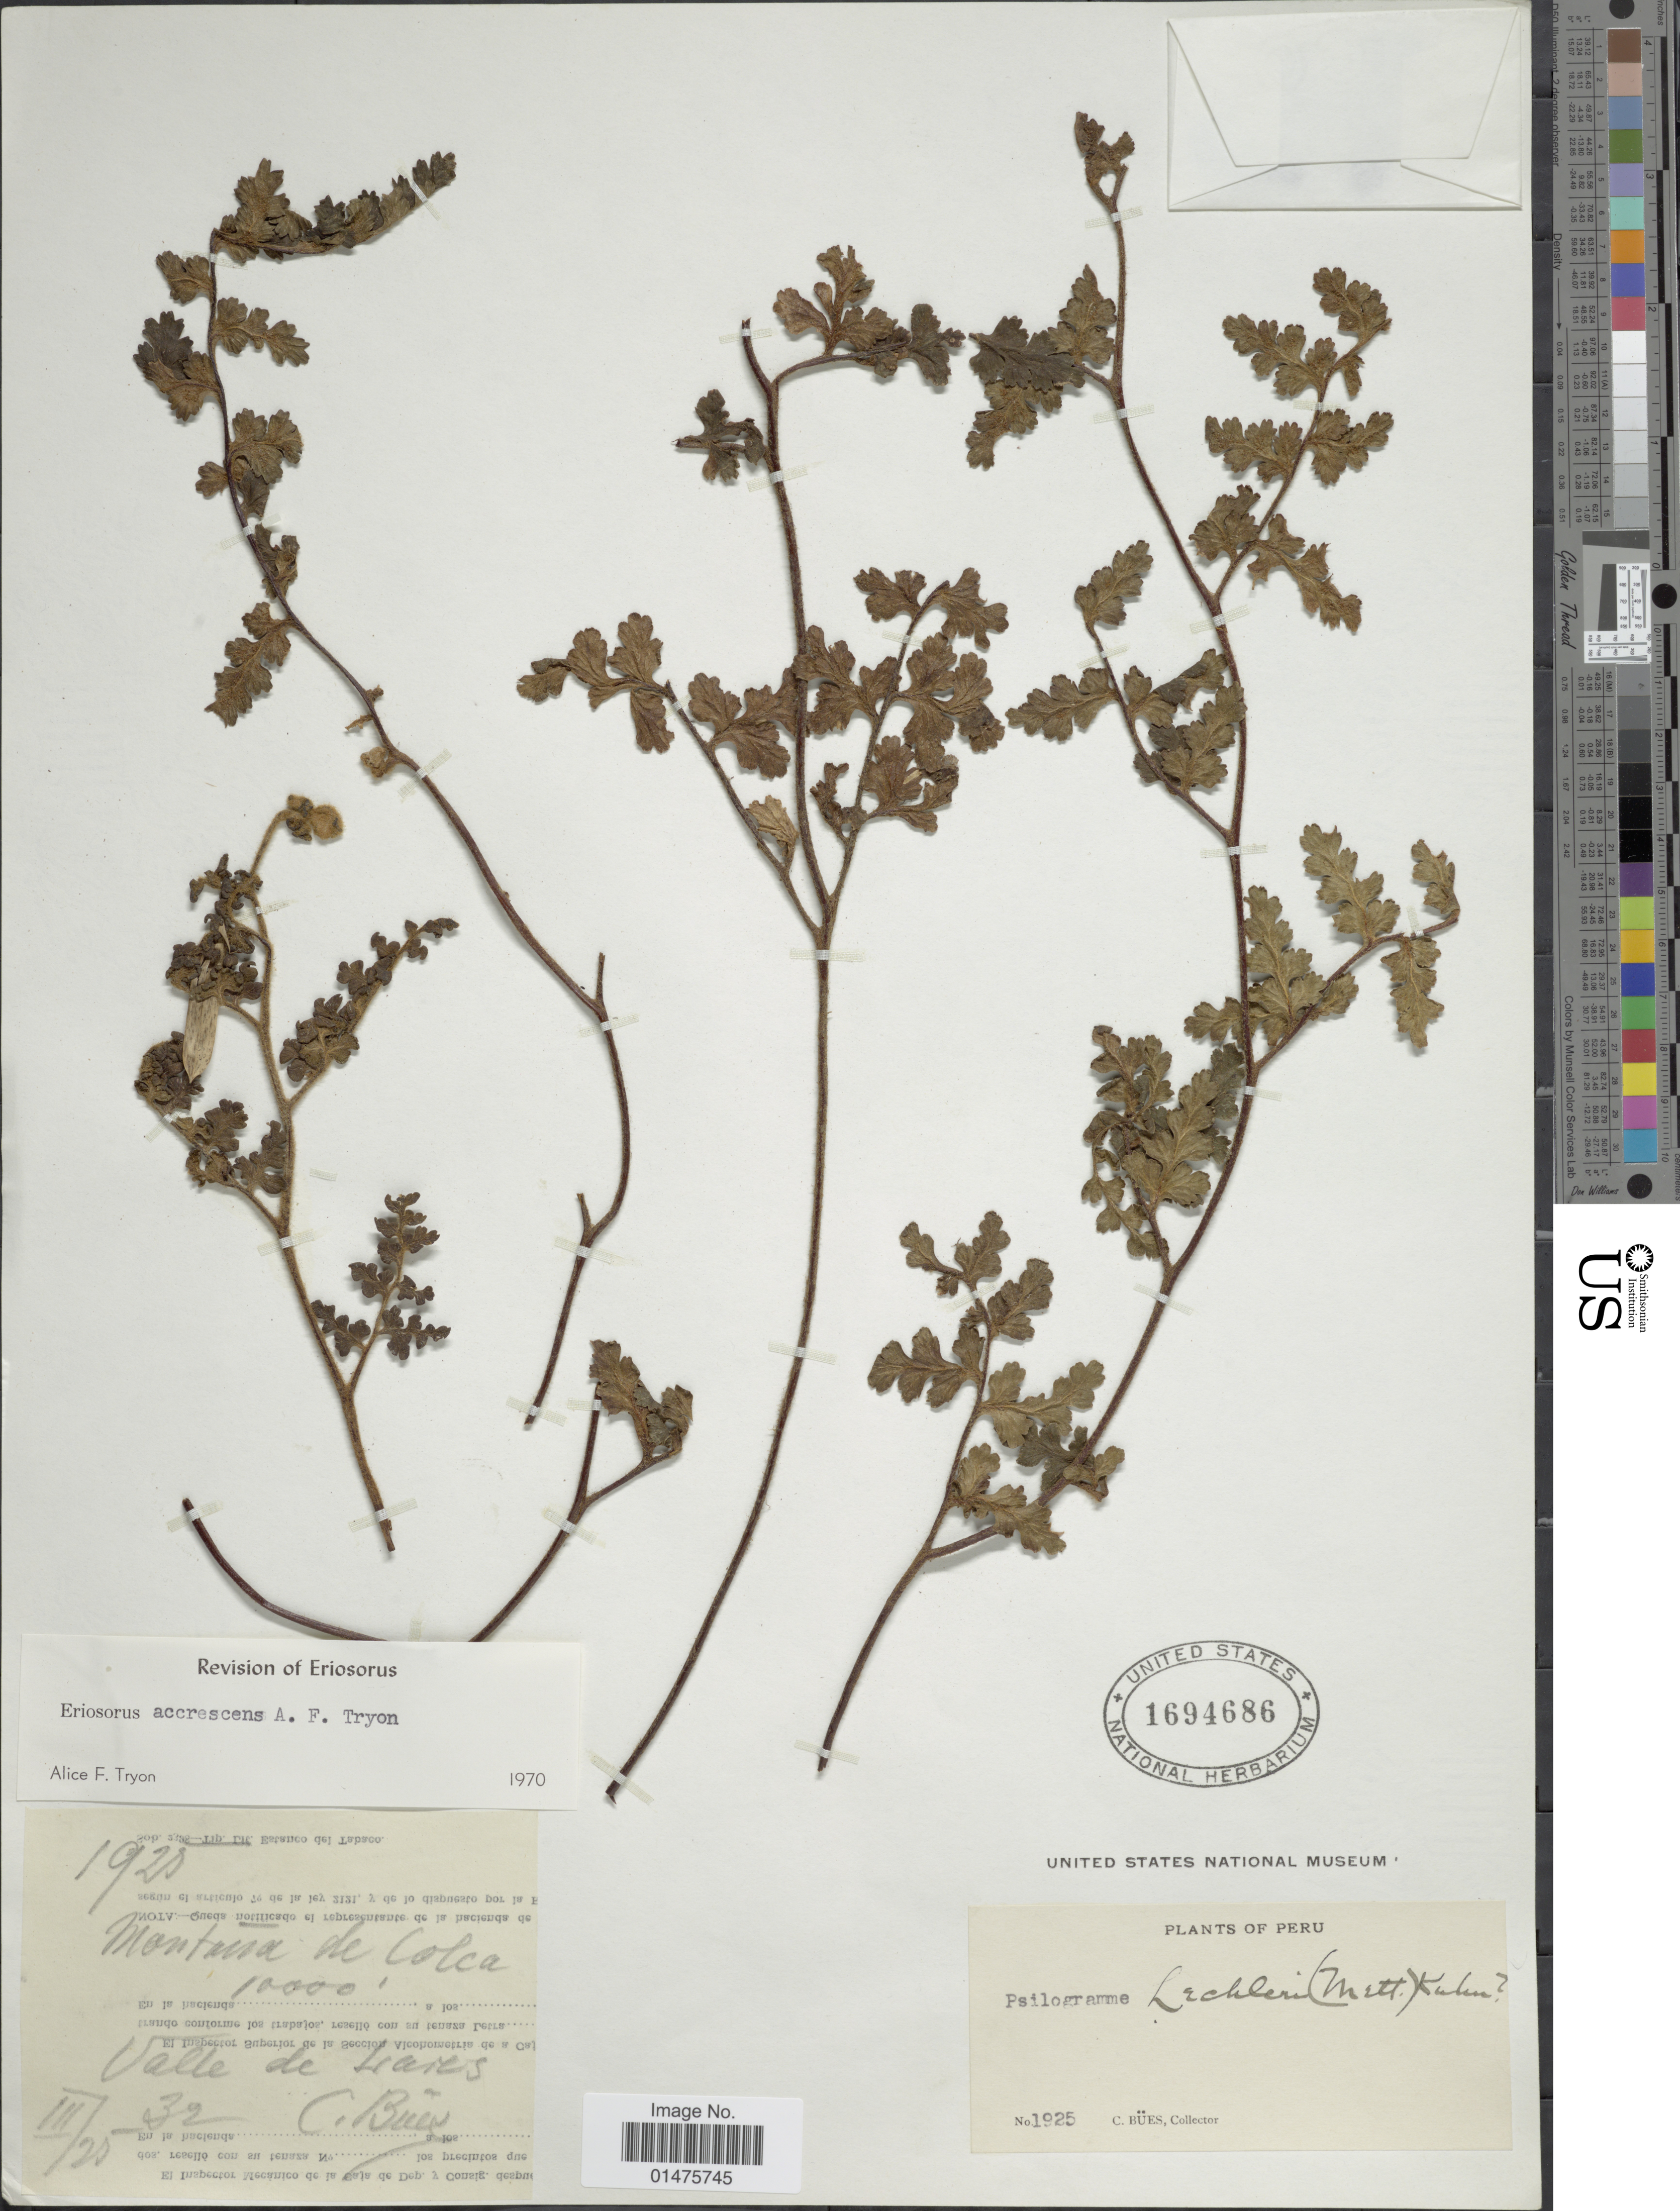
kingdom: Plantae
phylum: Tracheophyta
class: Polypodiopsida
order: Polypodiales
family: Pteridaceae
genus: Jamesonia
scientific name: Jamesonia accrescens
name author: (A.F. Tryon) Christenh.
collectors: C. Bues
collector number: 1925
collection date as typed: Transcribed d/m/y: 25/3/32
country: Peru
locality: Montane de Colca, Valle de Lares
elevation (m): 3048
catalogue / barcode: US 1694686